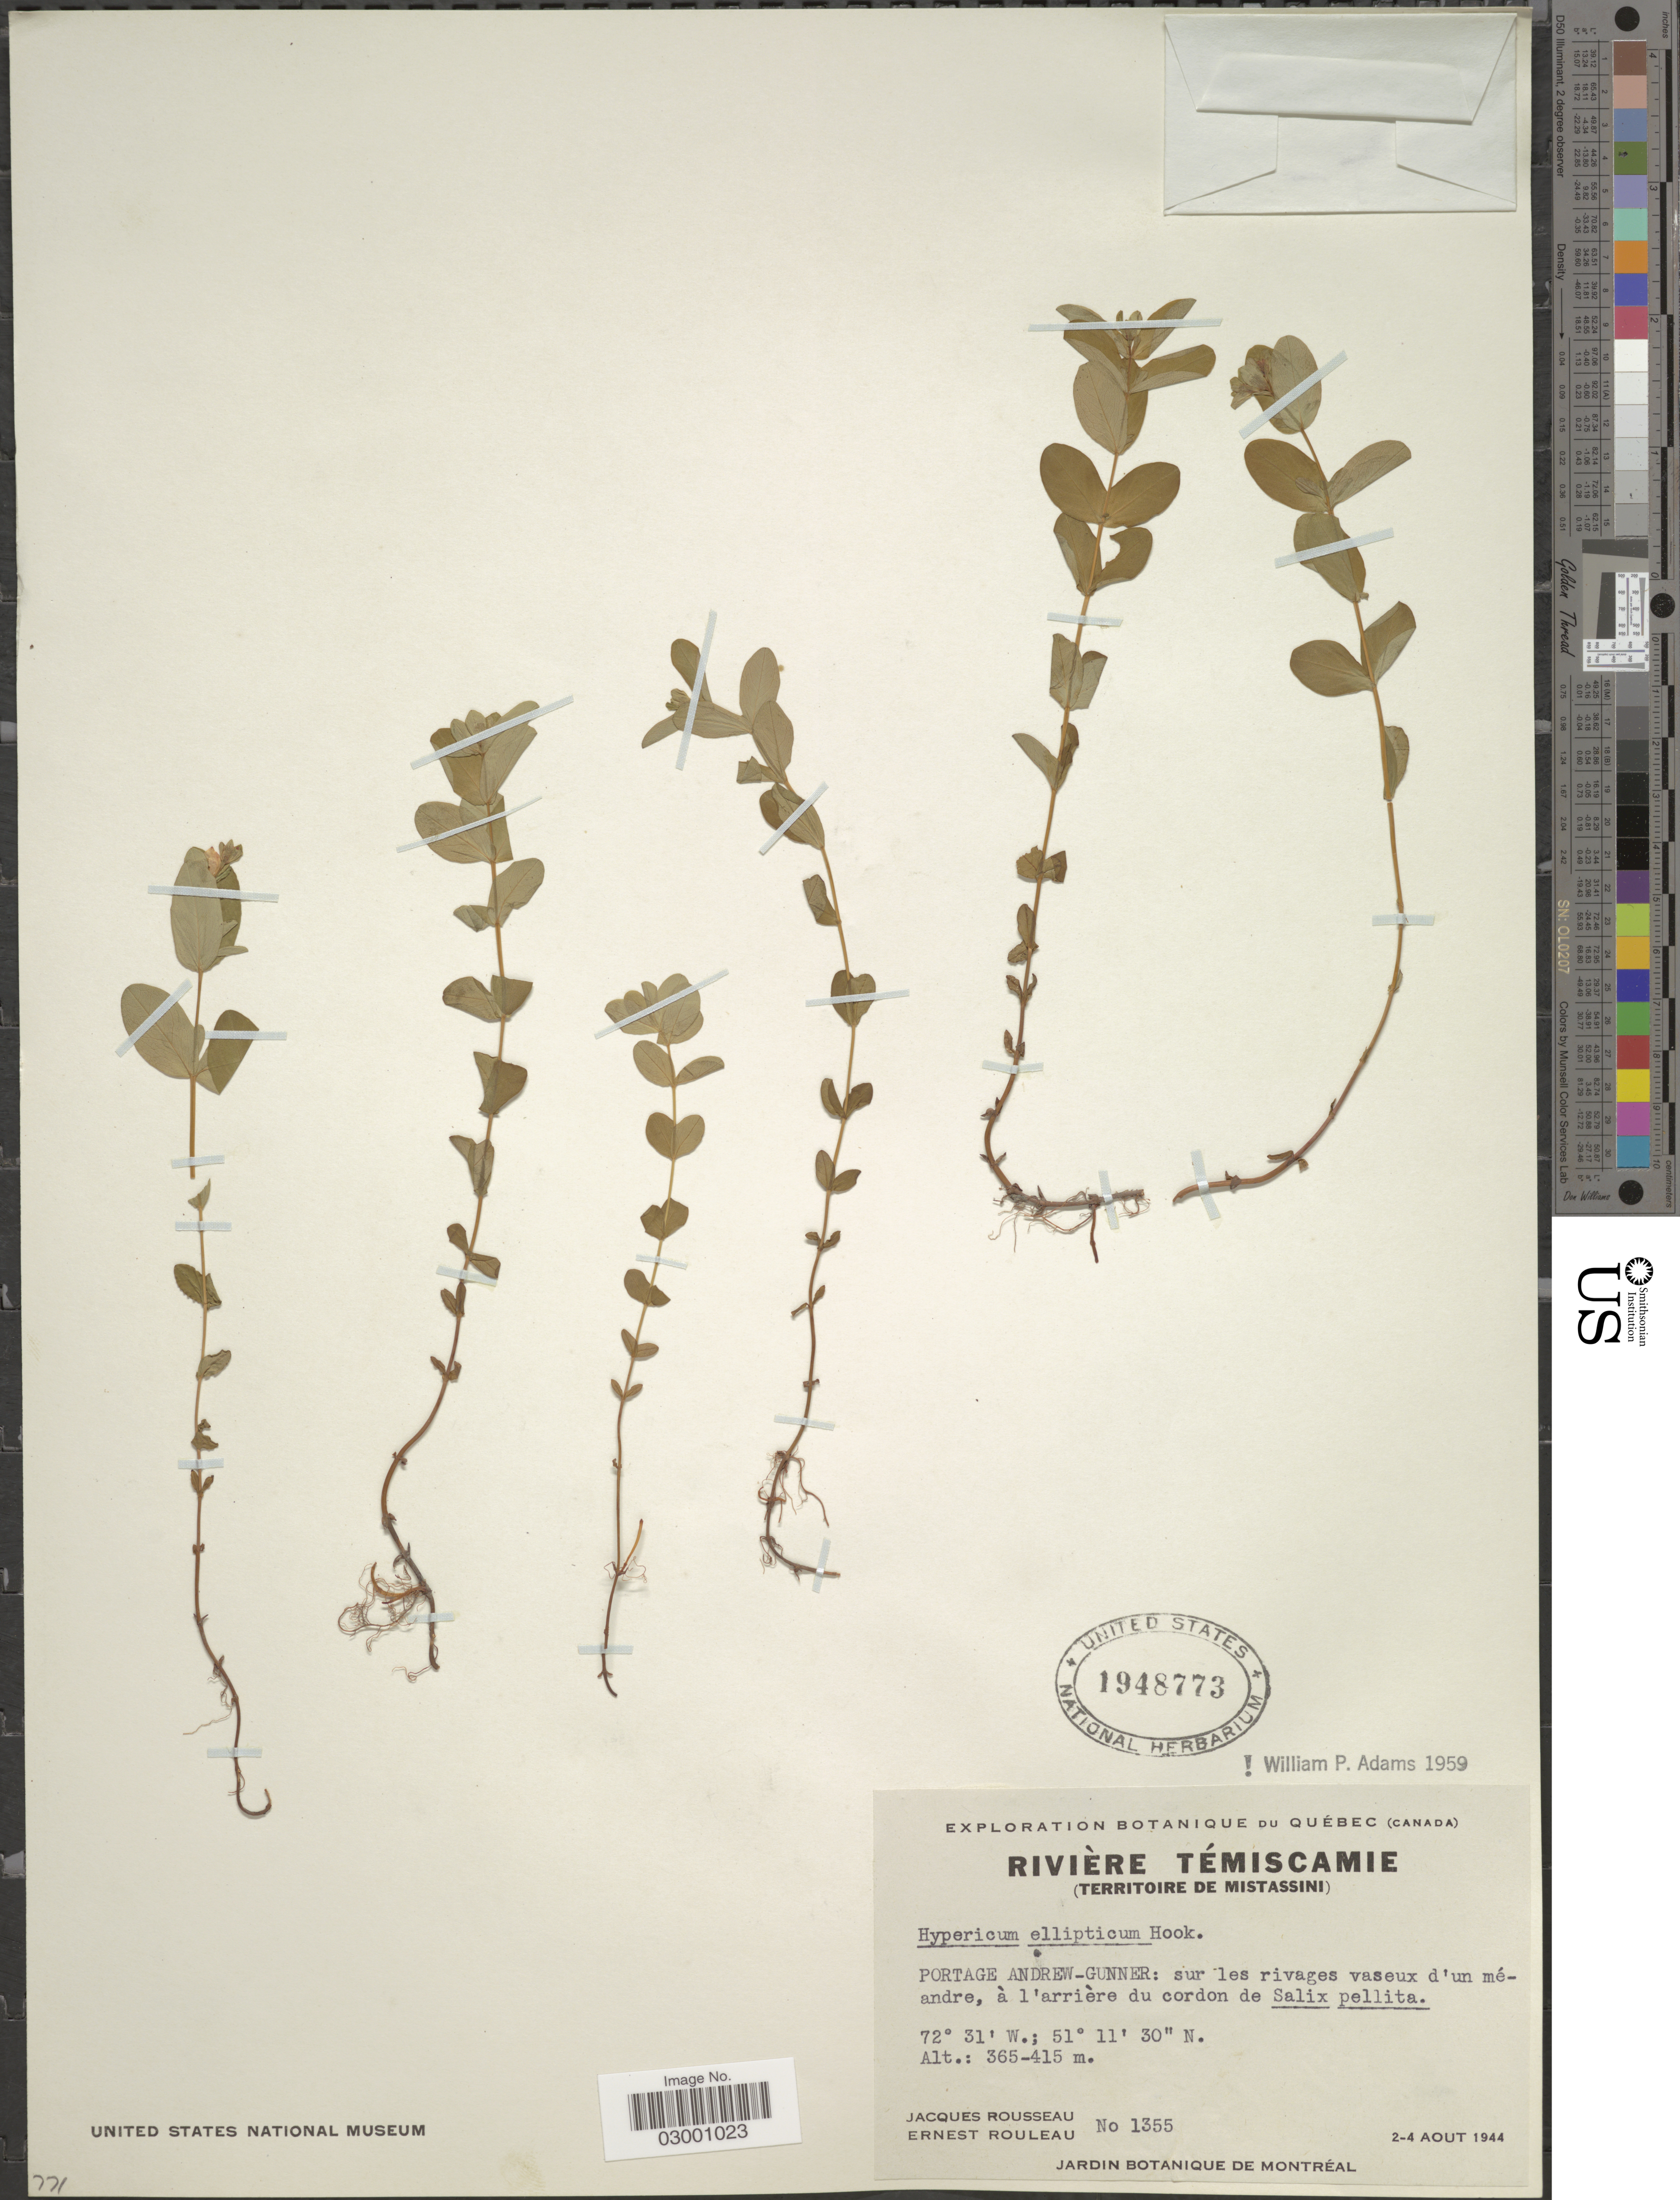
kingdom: Plantae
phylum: Tracheophyta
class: Magnoliopsida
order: Malpighiales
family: Hypericaceae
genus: Hypericum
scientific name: Hypericum ellipticum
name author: Hook.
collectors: J. Rousseau & E. Rouleau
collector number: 1355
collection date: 1944-08-02/1944-08-04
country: Canada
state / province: Quebec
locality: Rivière Témiscamie, Portage Andrew-Gunner: sur les rivages vaseaux d'un méandre, à l'arrière du cordon de Salix pellita.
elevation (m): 365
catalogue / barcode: US 1948773